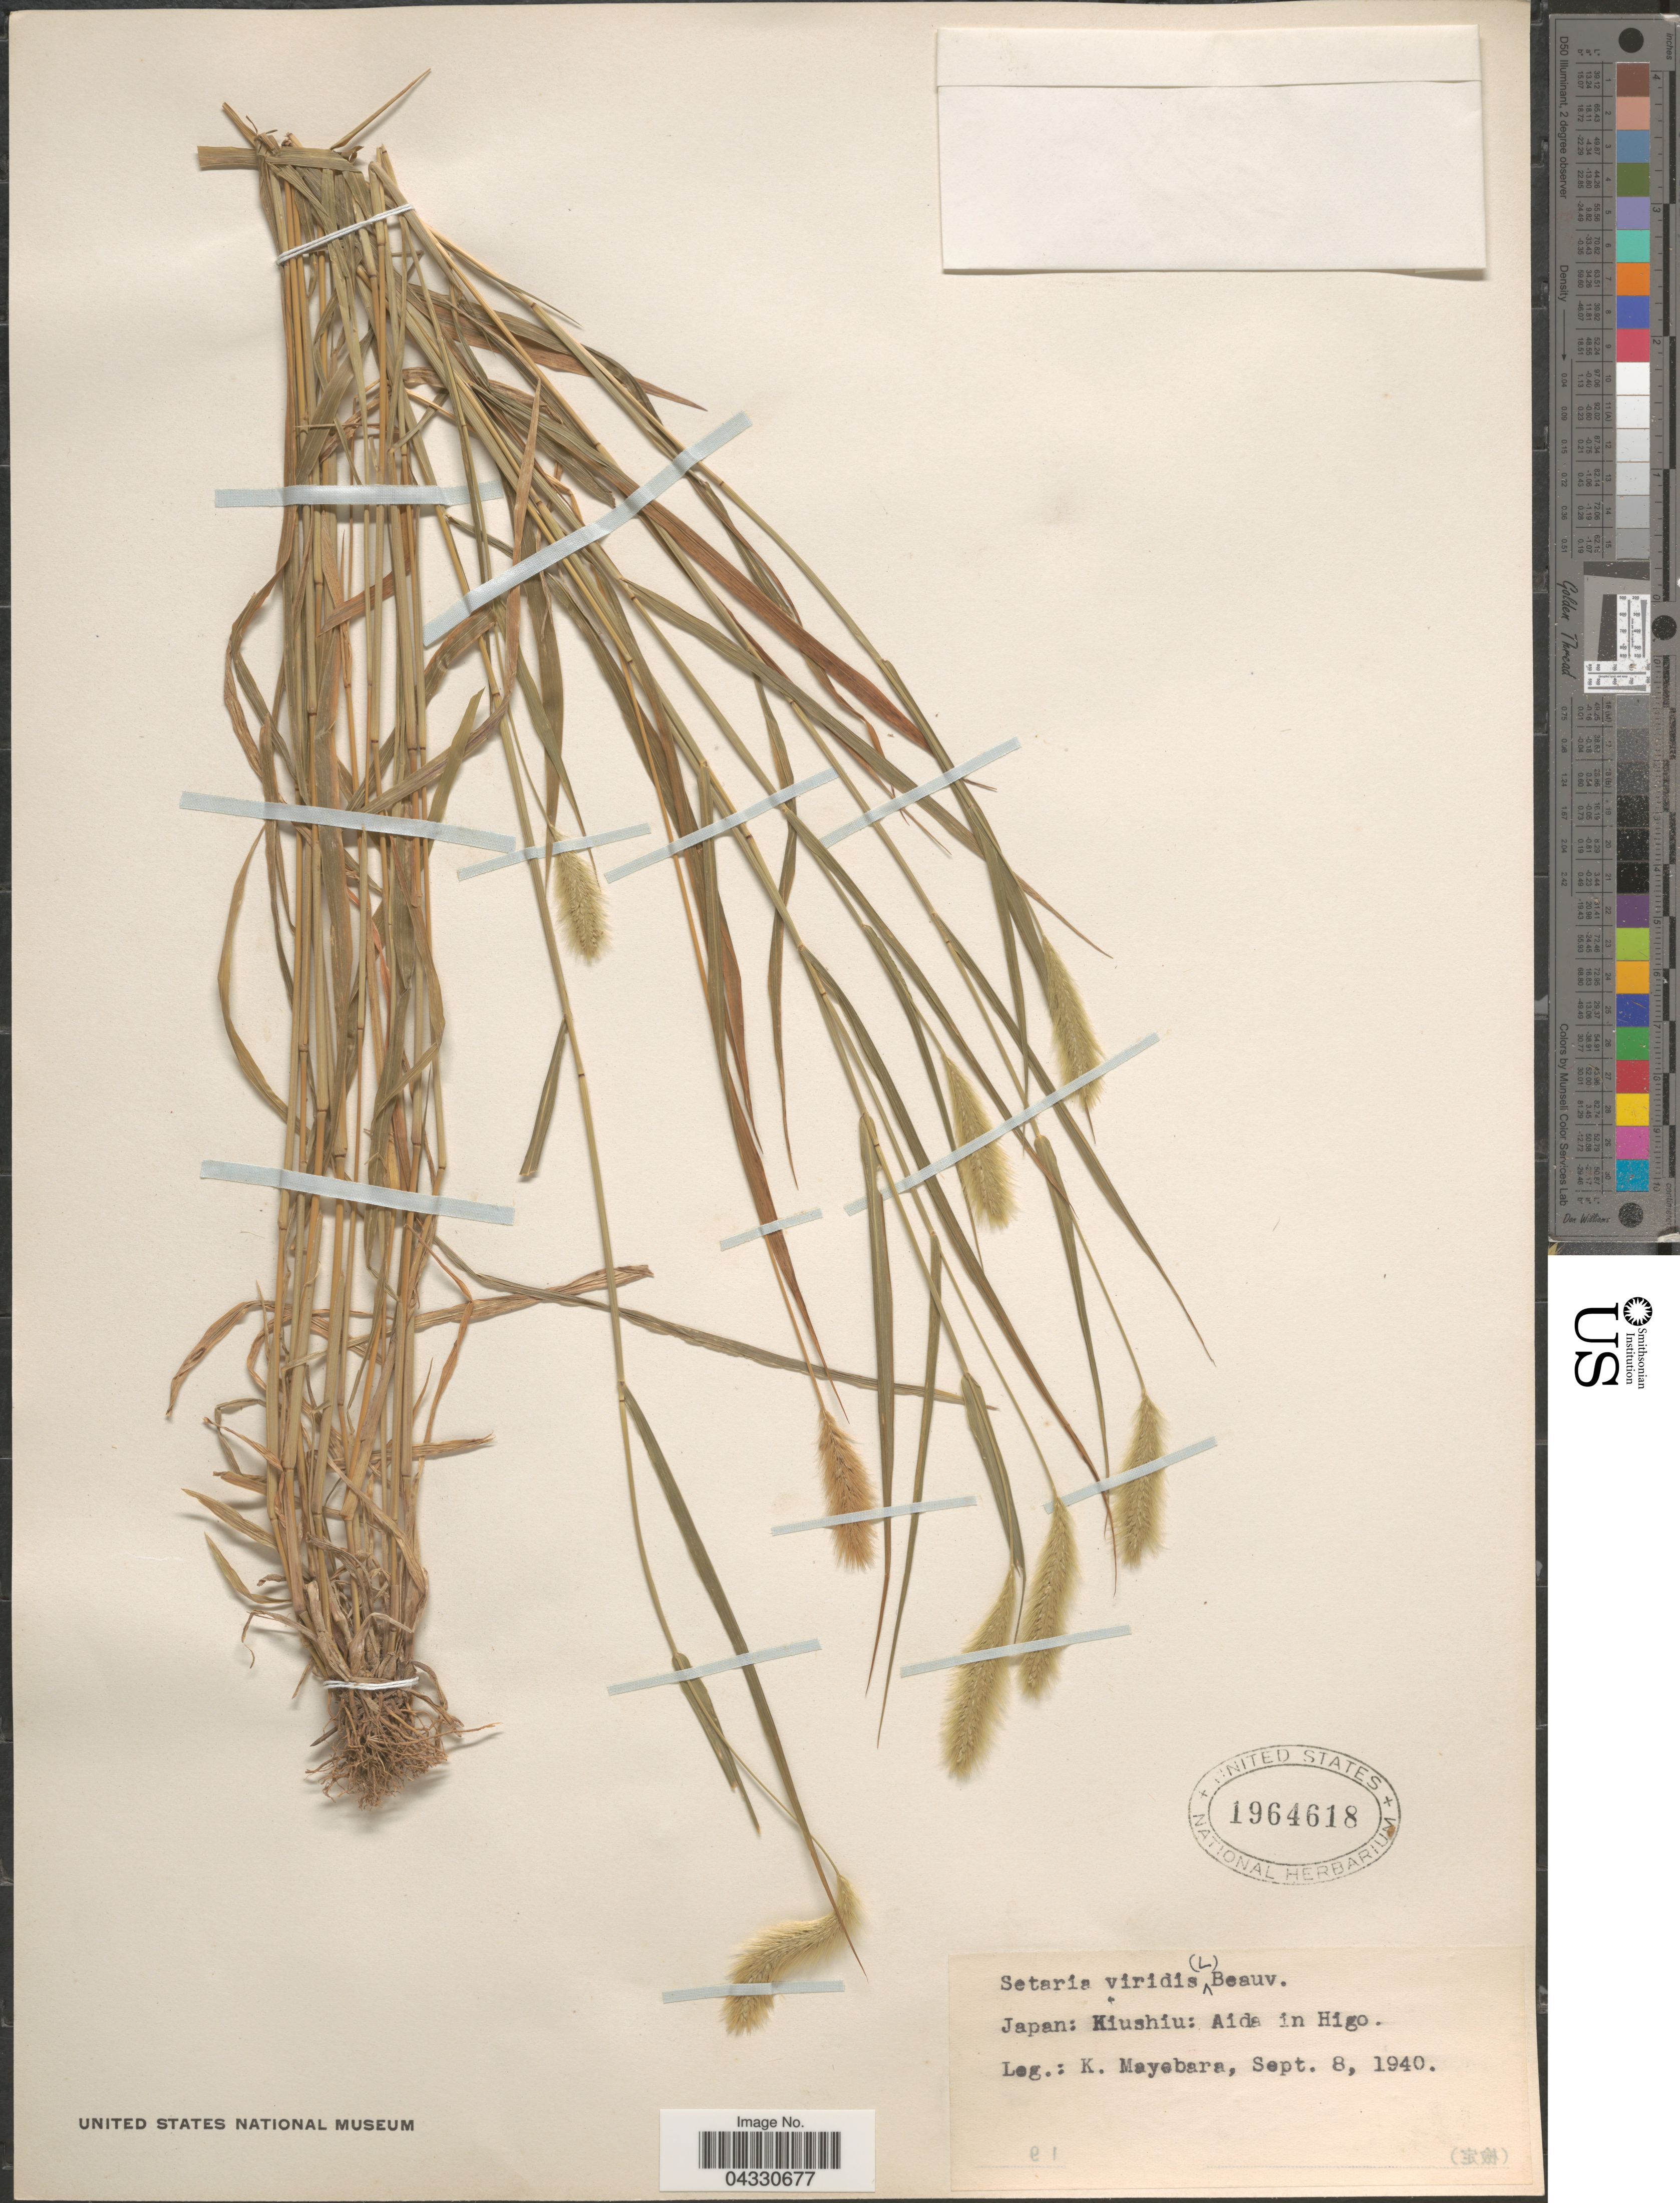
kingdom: Plantae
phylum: Tracheophyta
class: Liliopsida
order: Poales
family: Poaceae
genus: Setaria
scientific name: Setaria viridis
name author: (L.) P. Beauv.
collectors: K. Mayebara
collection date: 1940-09-08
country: Japan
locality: Kiushiu: Aida in Higo.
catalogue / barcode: US 1964618